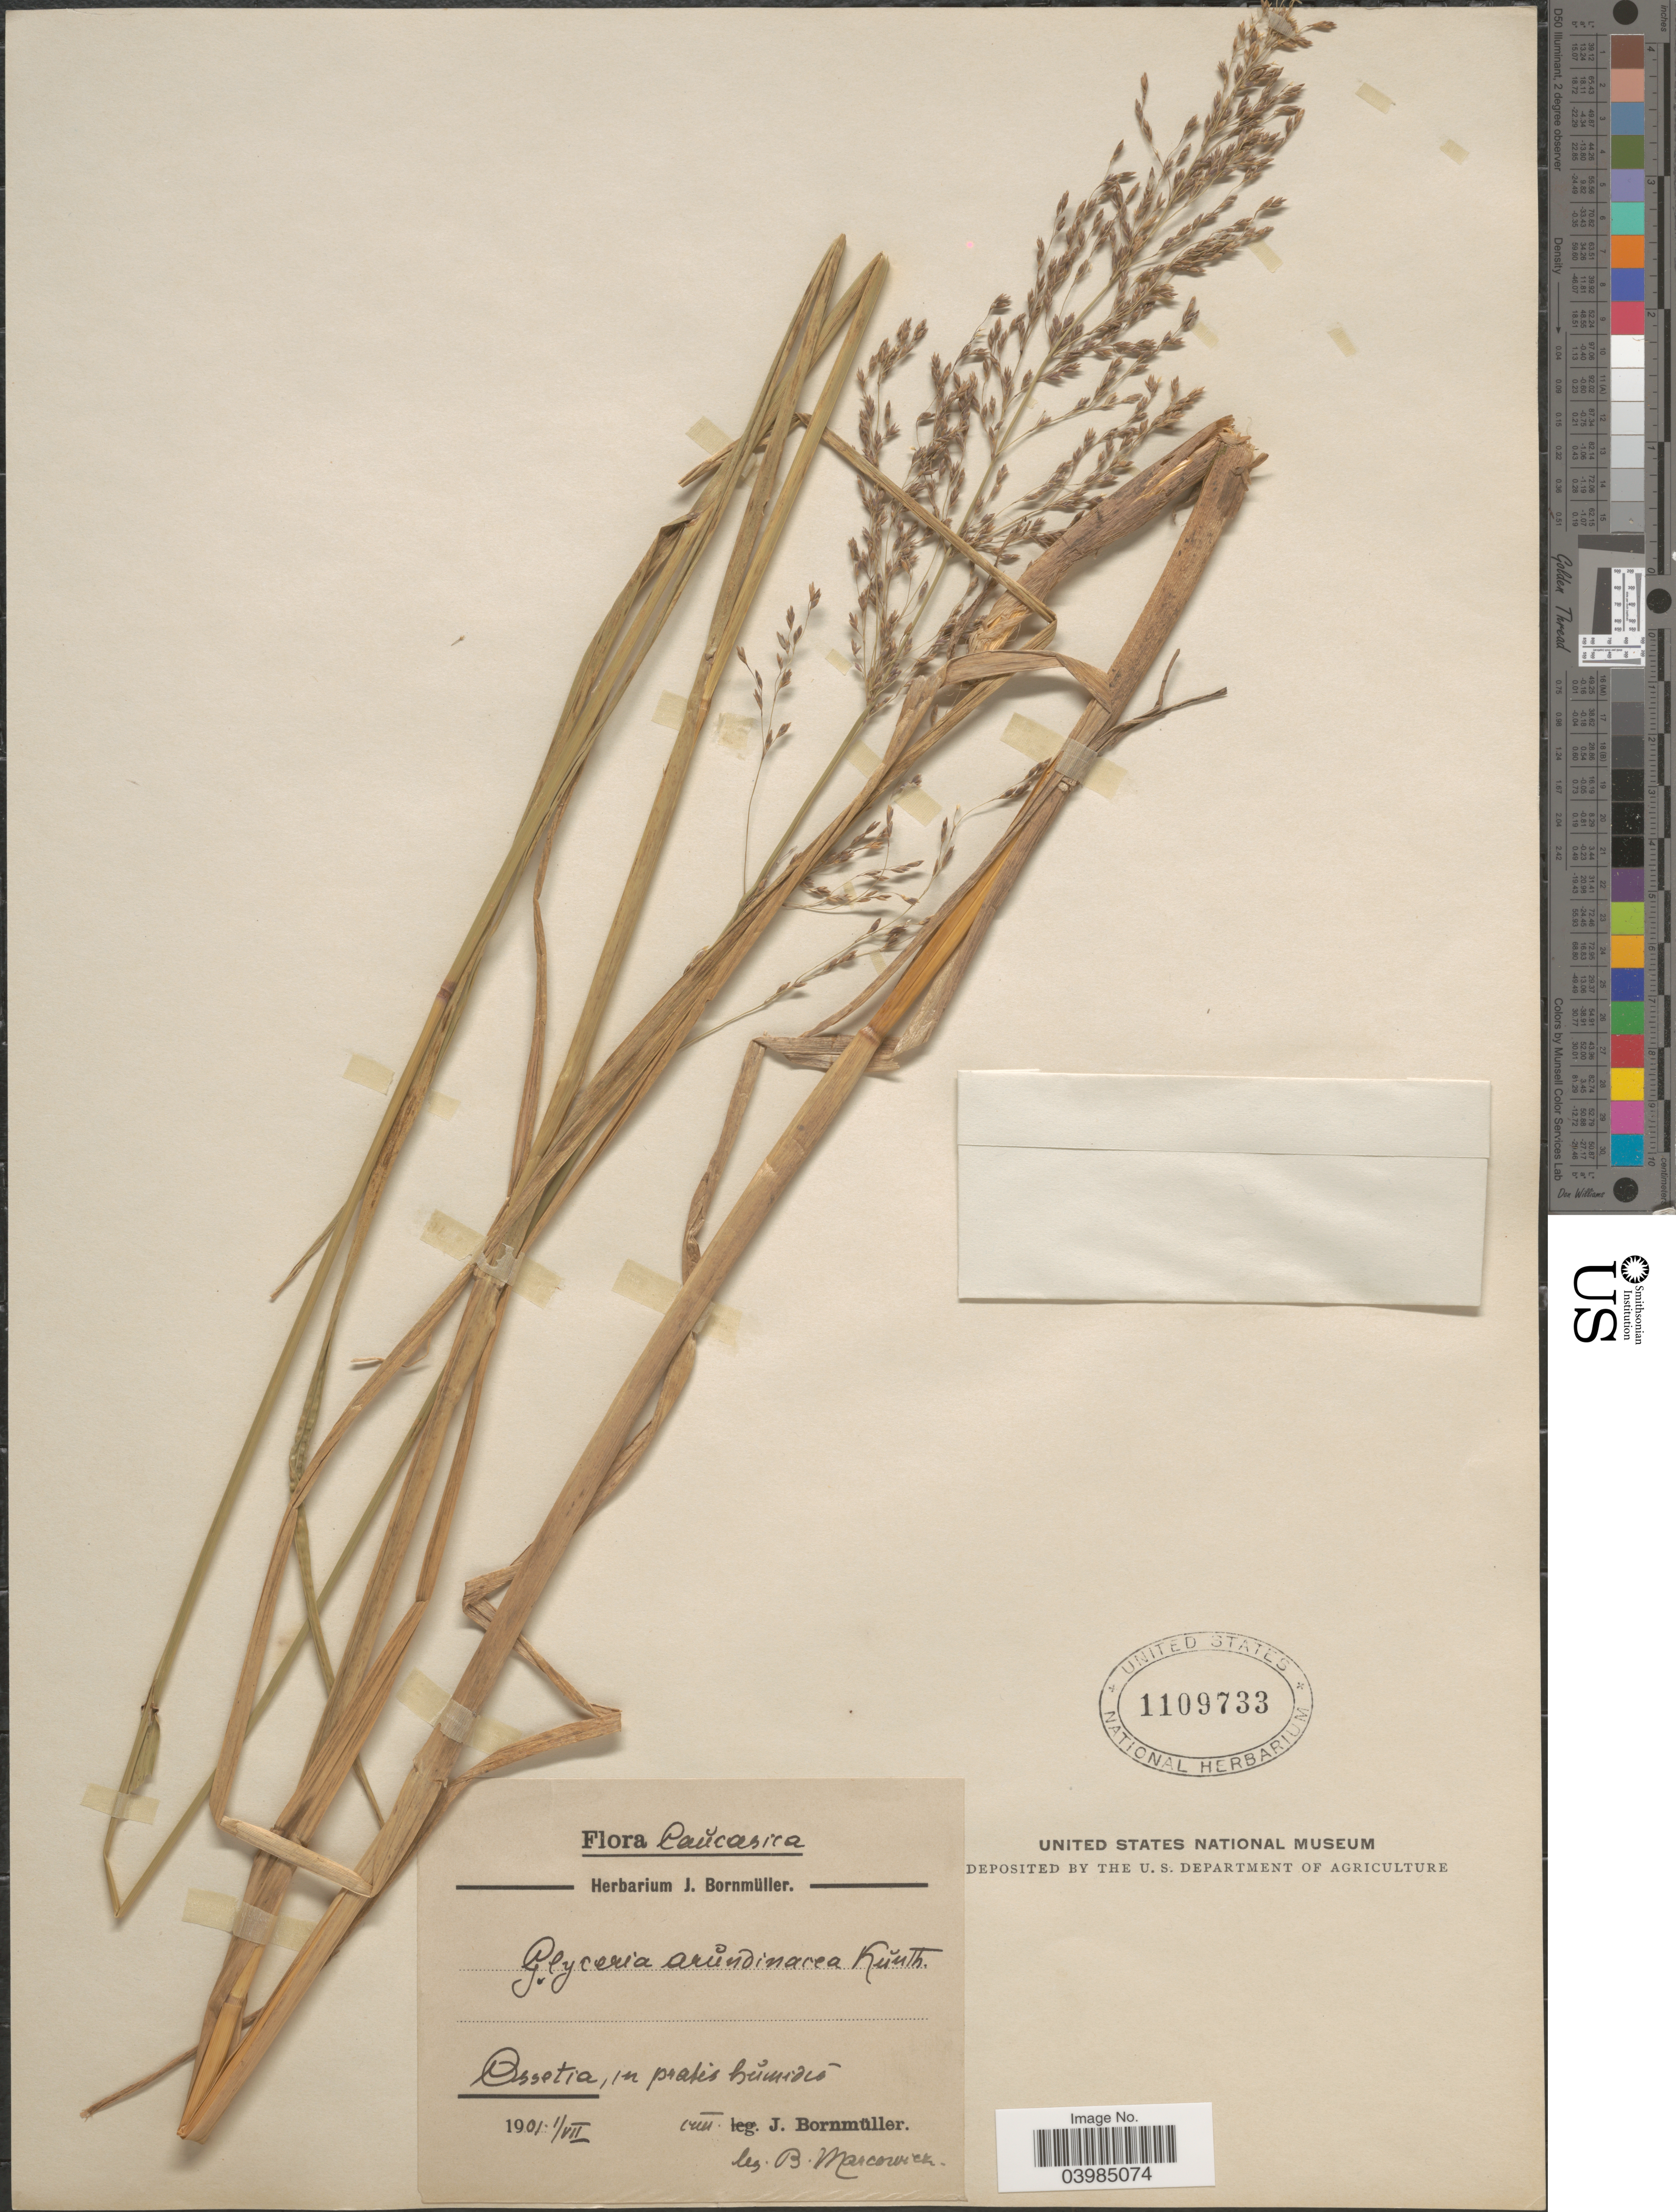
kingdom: Plantae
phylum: Tracheophyta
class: Liliopsida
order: Poales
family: Poaceae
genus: Glyceria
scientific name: Glyceria arundinacea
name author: Kunth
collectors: B. Marcowicz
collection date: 1901-07-01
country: Russian Federation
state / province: Severo-Osetiya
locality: Caŭcasica. Ossetia, in pratis hŭmidis.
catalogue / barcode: US 1109733